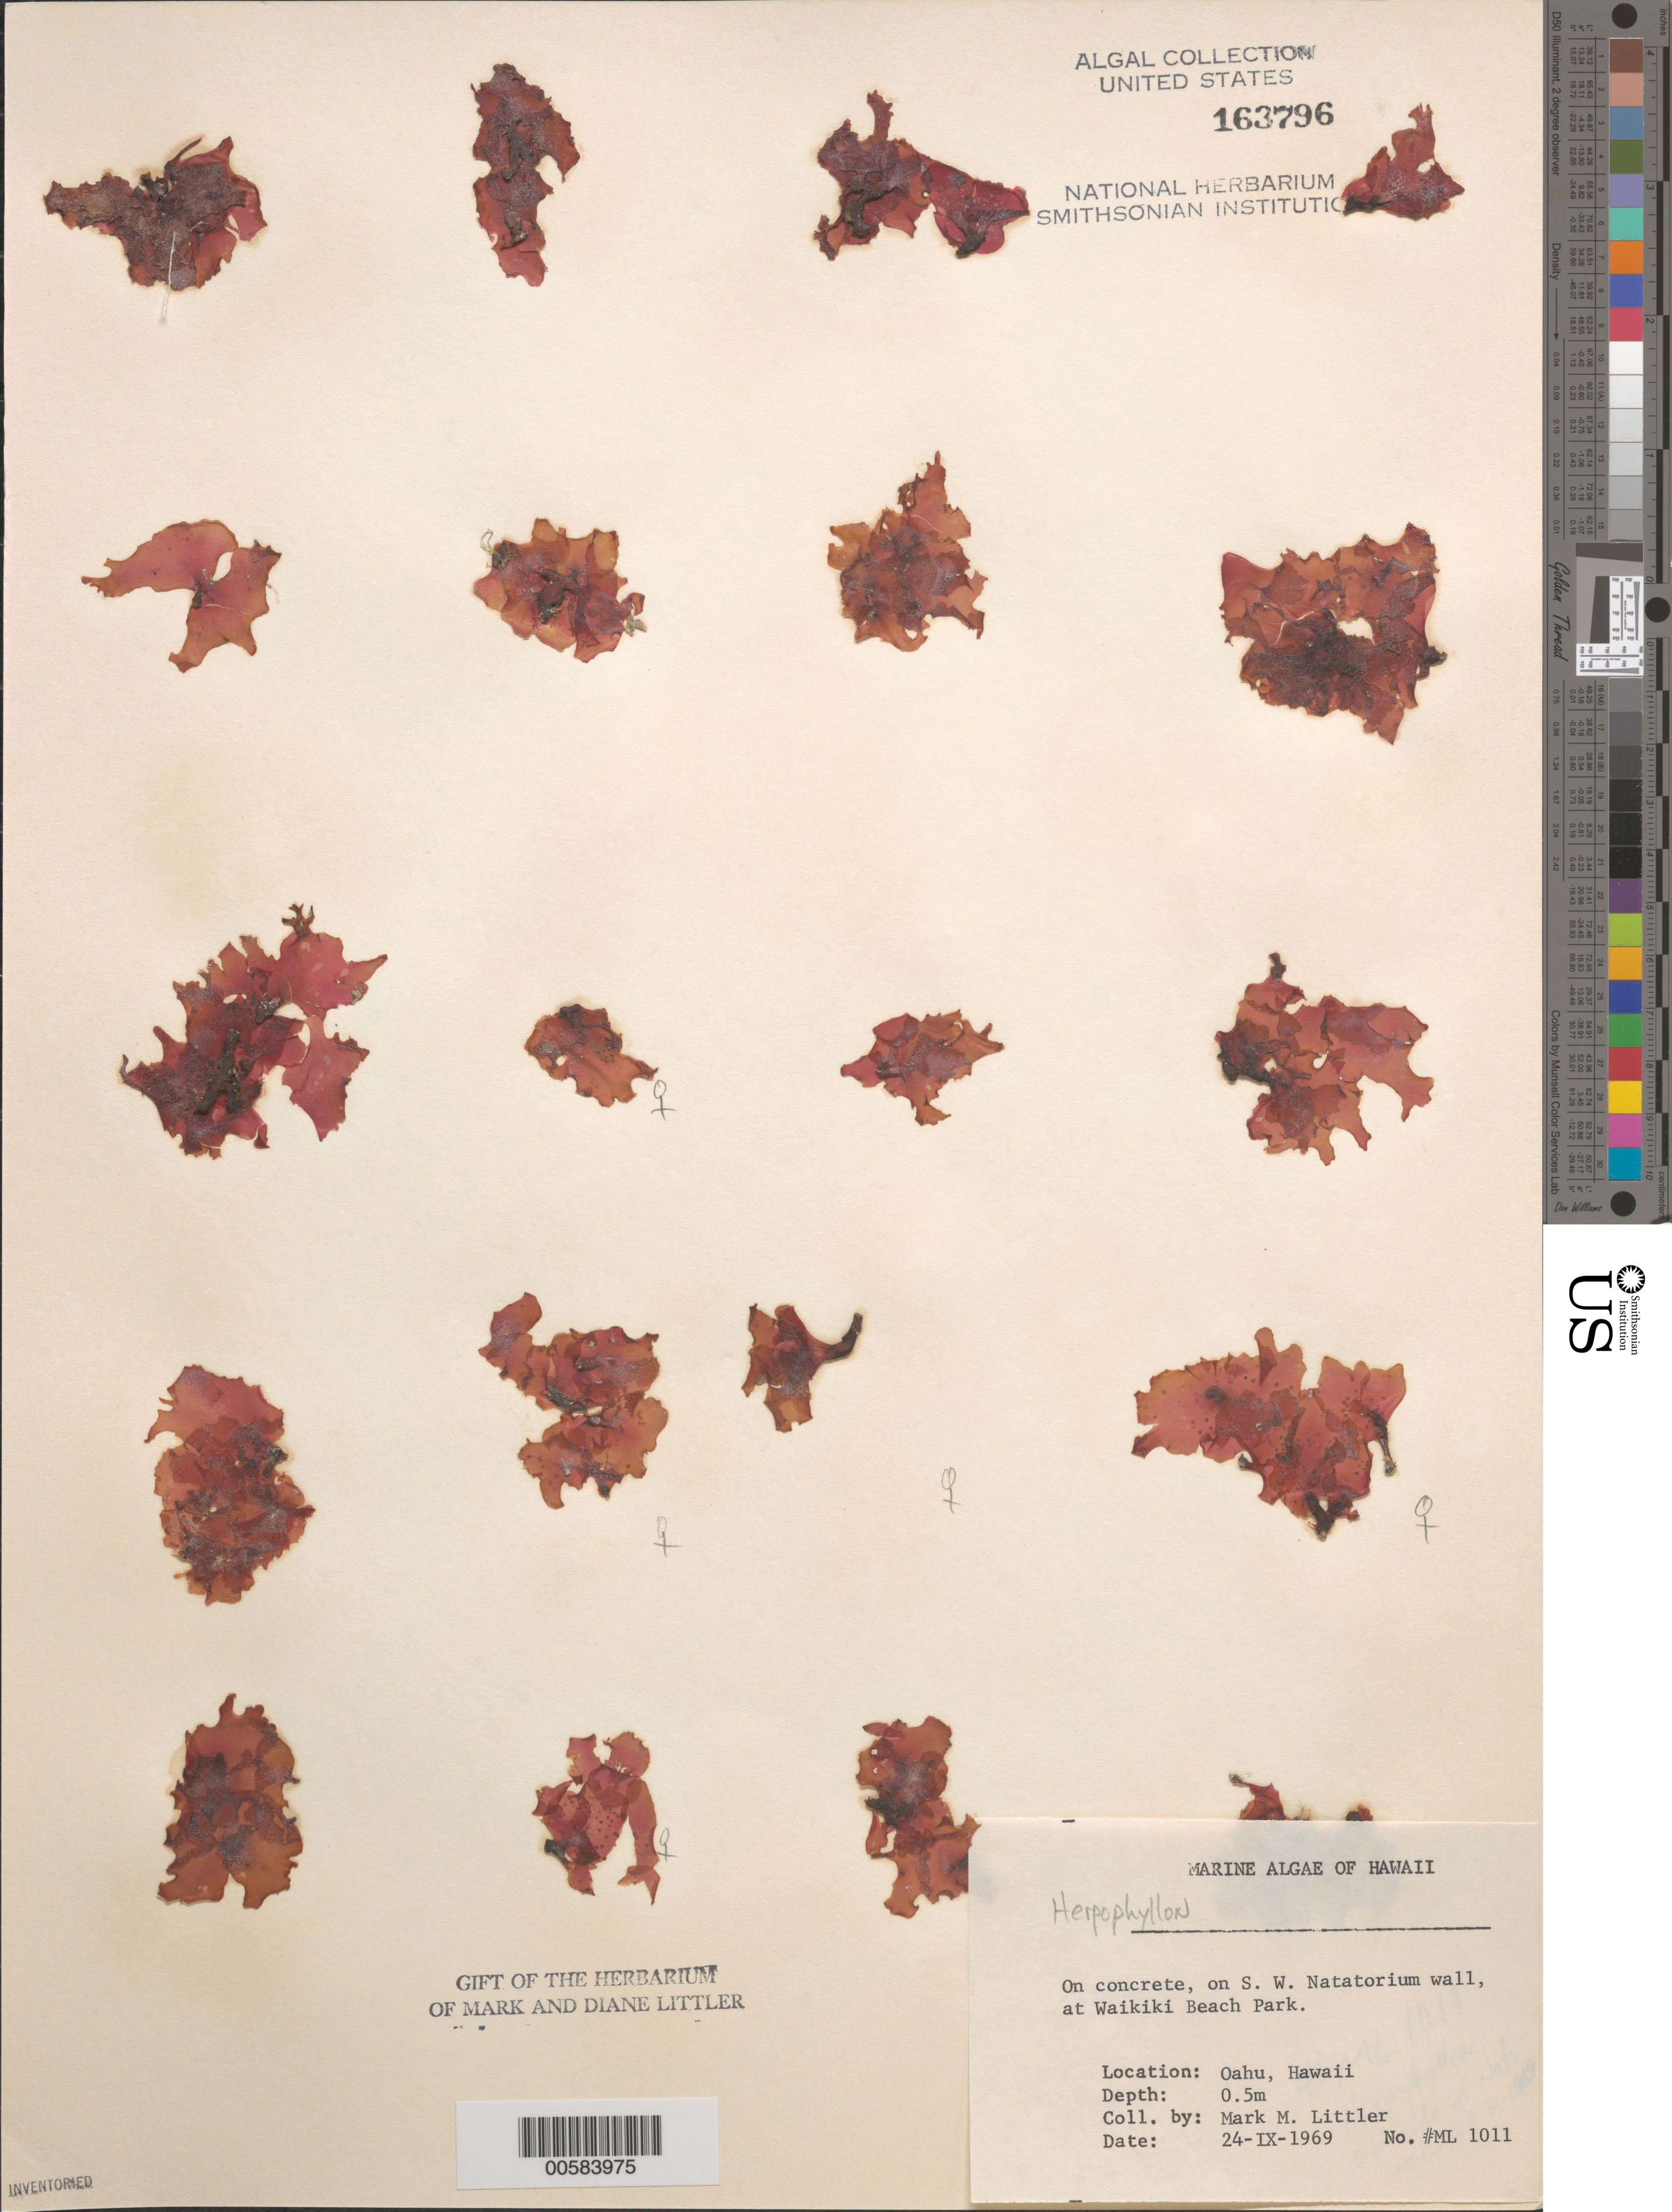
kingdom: Plantae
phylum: Rhodophyta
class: Florideophyceae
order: Rhodymeniales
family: Rhodymeniaceae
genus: Herpophyllon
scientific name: Herpophyllon sp.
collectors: M. M. Littler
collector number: ML 1011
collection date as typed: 24 Sep 1969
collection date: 1969-09-24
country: United States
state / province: Hawaii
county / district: Honolulu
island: Oahu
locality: Waikiki Beach Park, War Memorial Natatorium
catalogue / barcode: US 163796